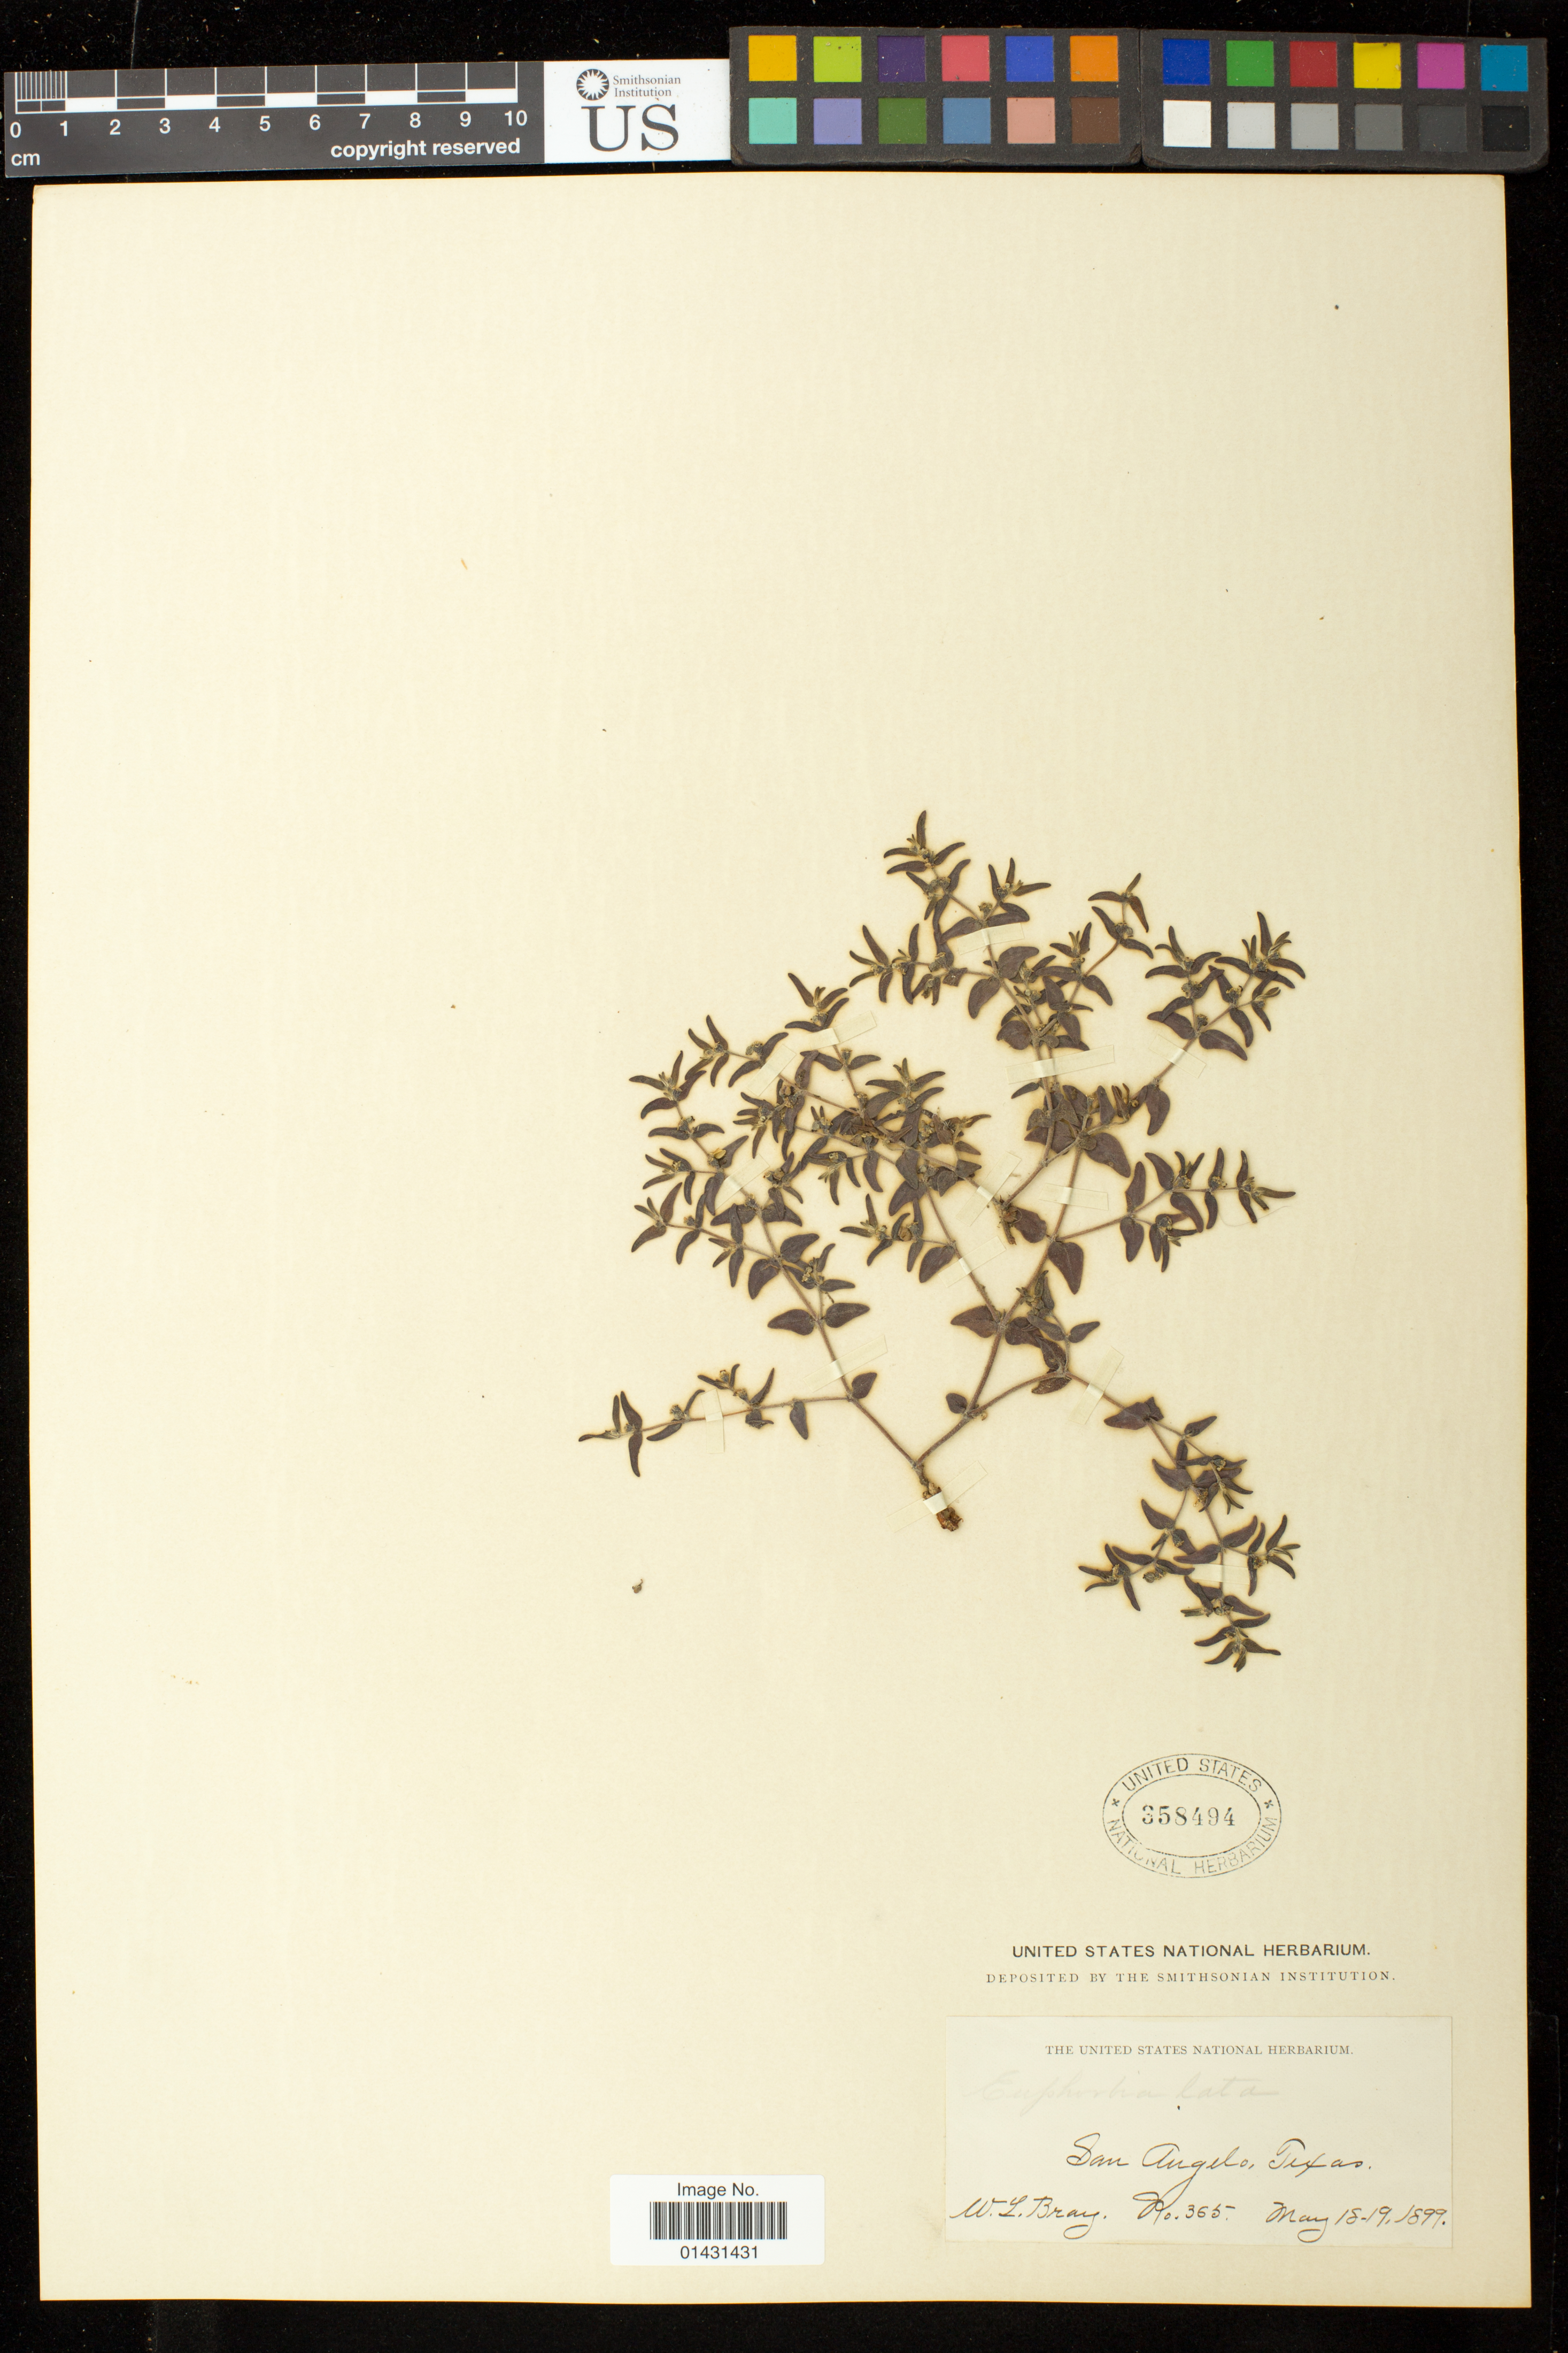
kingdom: Plantae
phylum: Tracheophyta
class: Magnoliopsida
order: Malpighiales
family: Euphorbiaceae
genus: Euphorbia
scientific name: Euphorbia laxa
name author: Drake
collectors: W. L. Bray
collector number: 365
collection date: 1899-05-18/1899-05-19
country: United States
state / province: Texas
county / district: Tom Green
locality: San Angelo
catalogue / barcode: US 358494